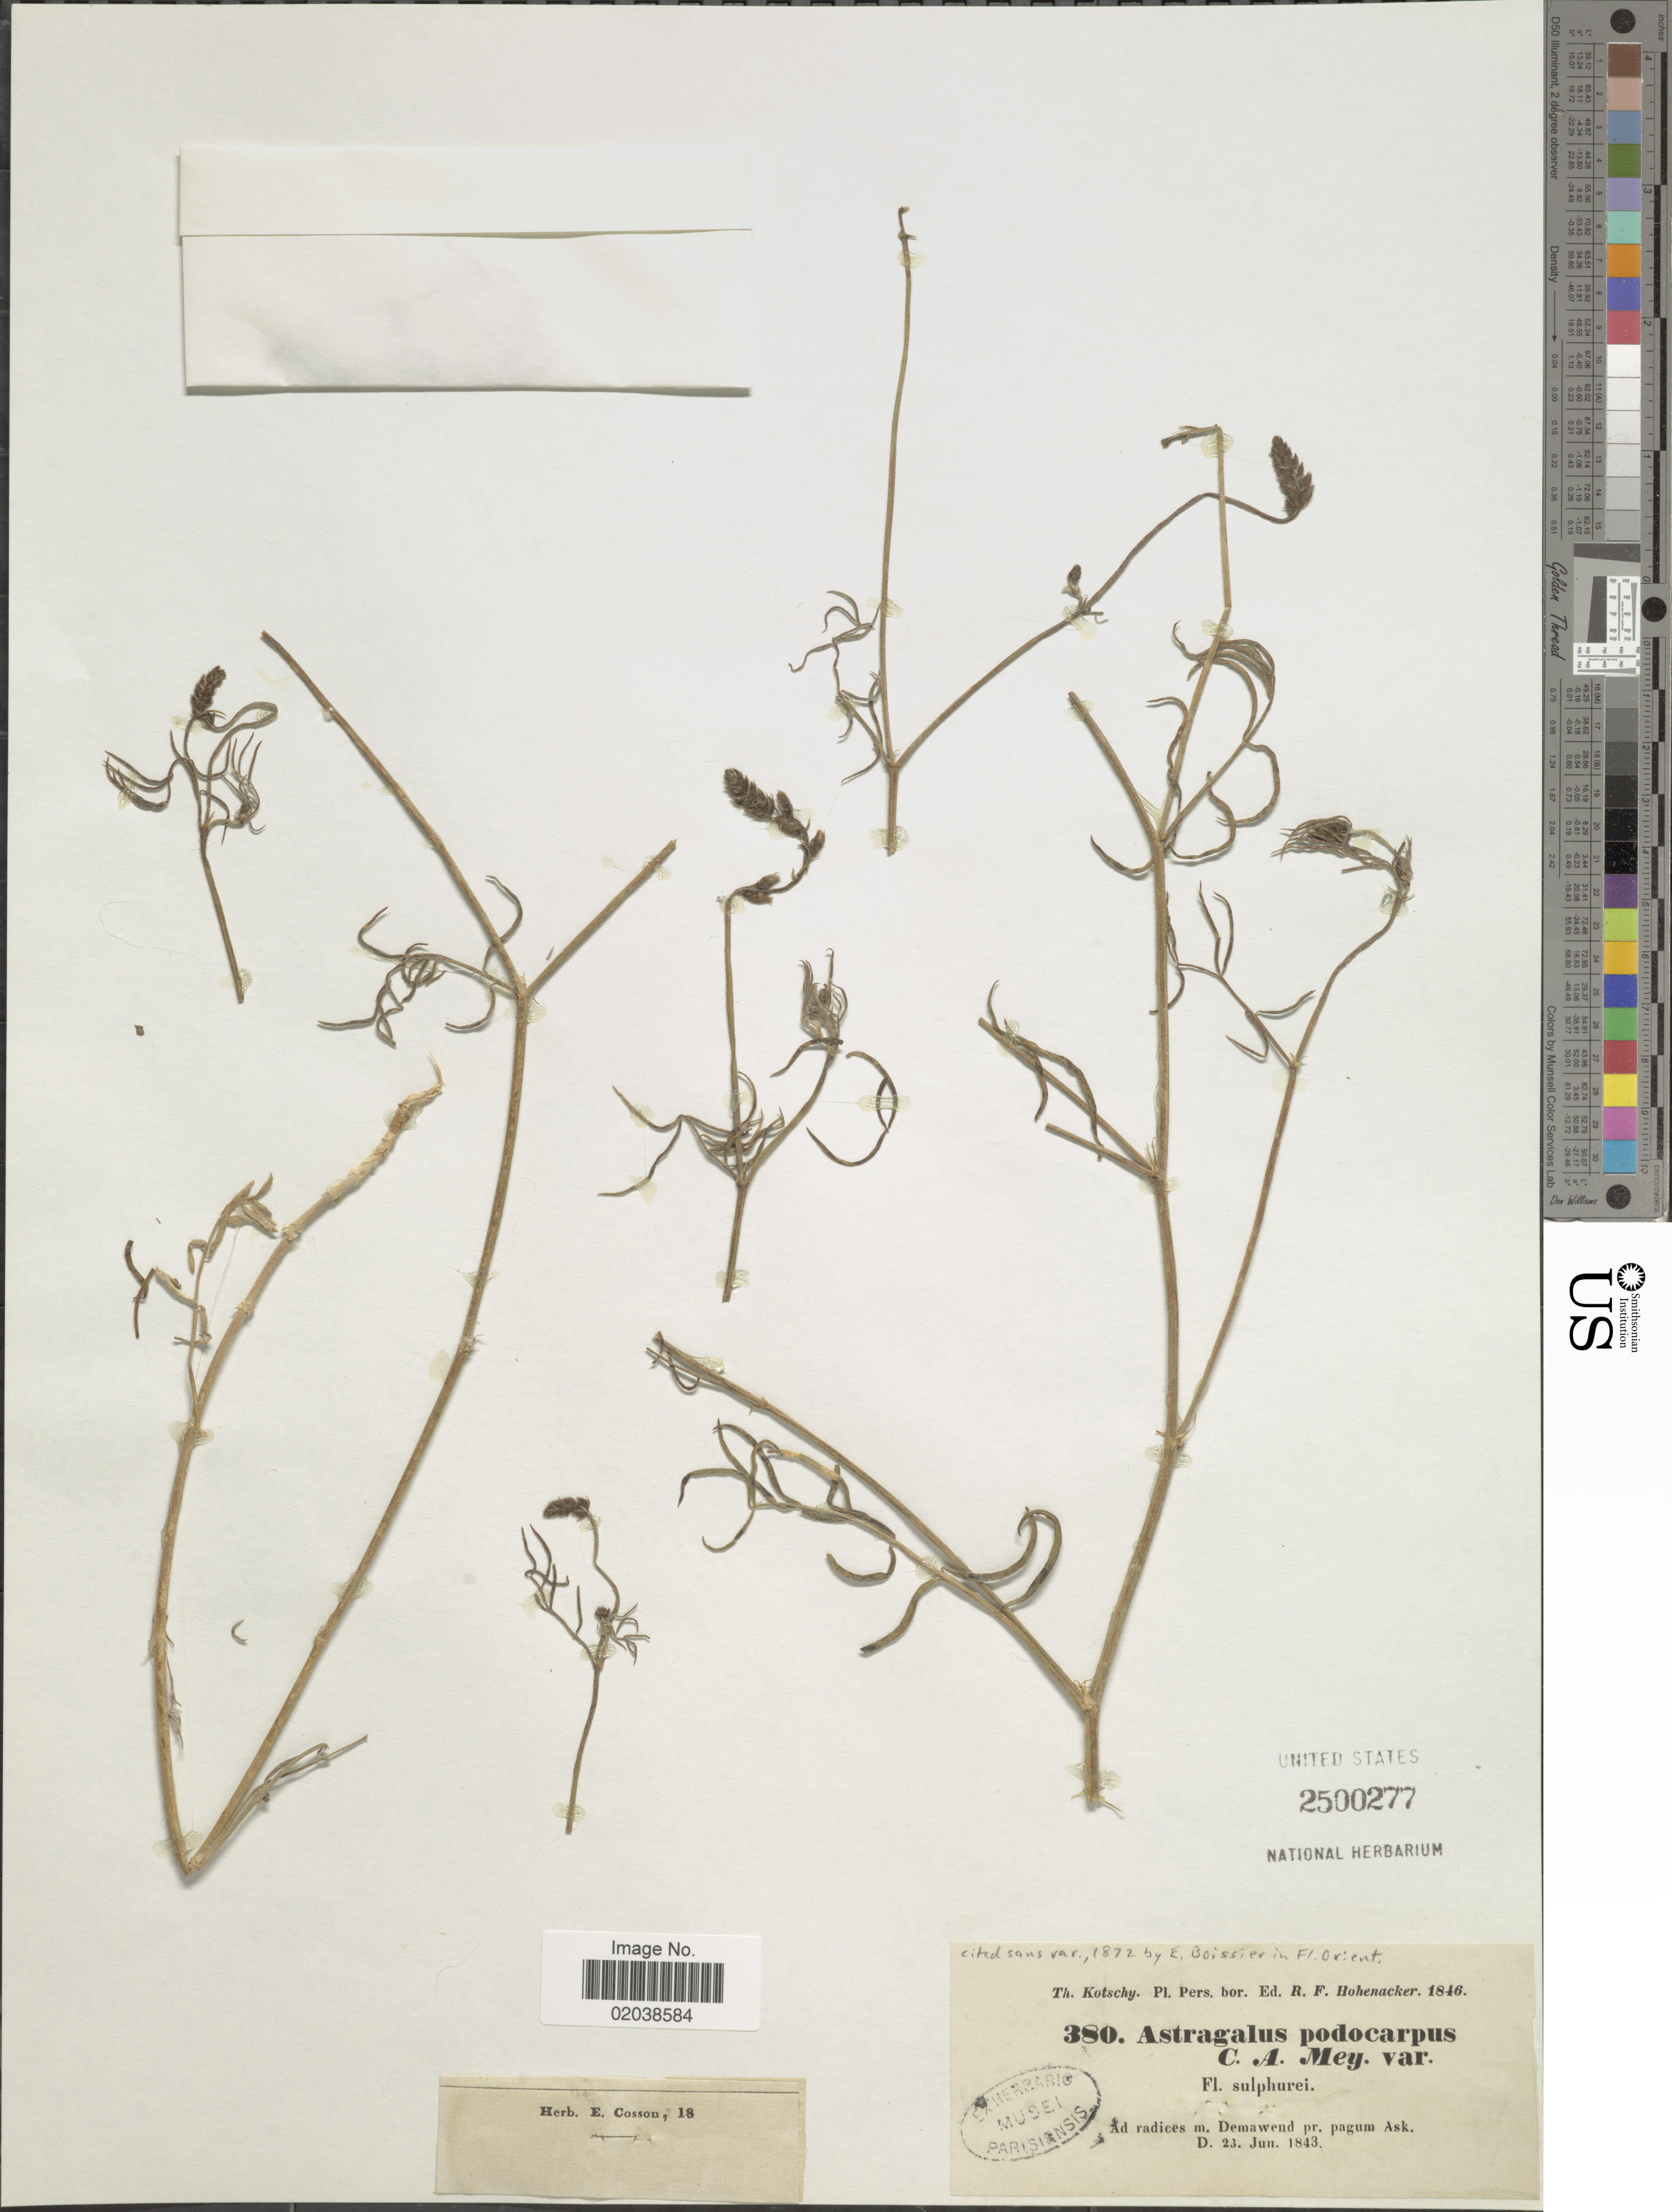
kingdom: Plantae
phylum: Tracheophyta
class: Magnoliopsida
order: Fabales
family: Fabaceae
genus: Astragalus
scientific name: Astragalus podocarpus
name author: C.A. Mey.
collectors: K. G. Kotschy & R. F. Hohenacker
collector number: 380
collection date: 1843-06-23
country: Iran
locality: Pers. bor. Ed. Ad racides m. Demawend pr. pagum Ask.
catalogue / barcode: US 2500277